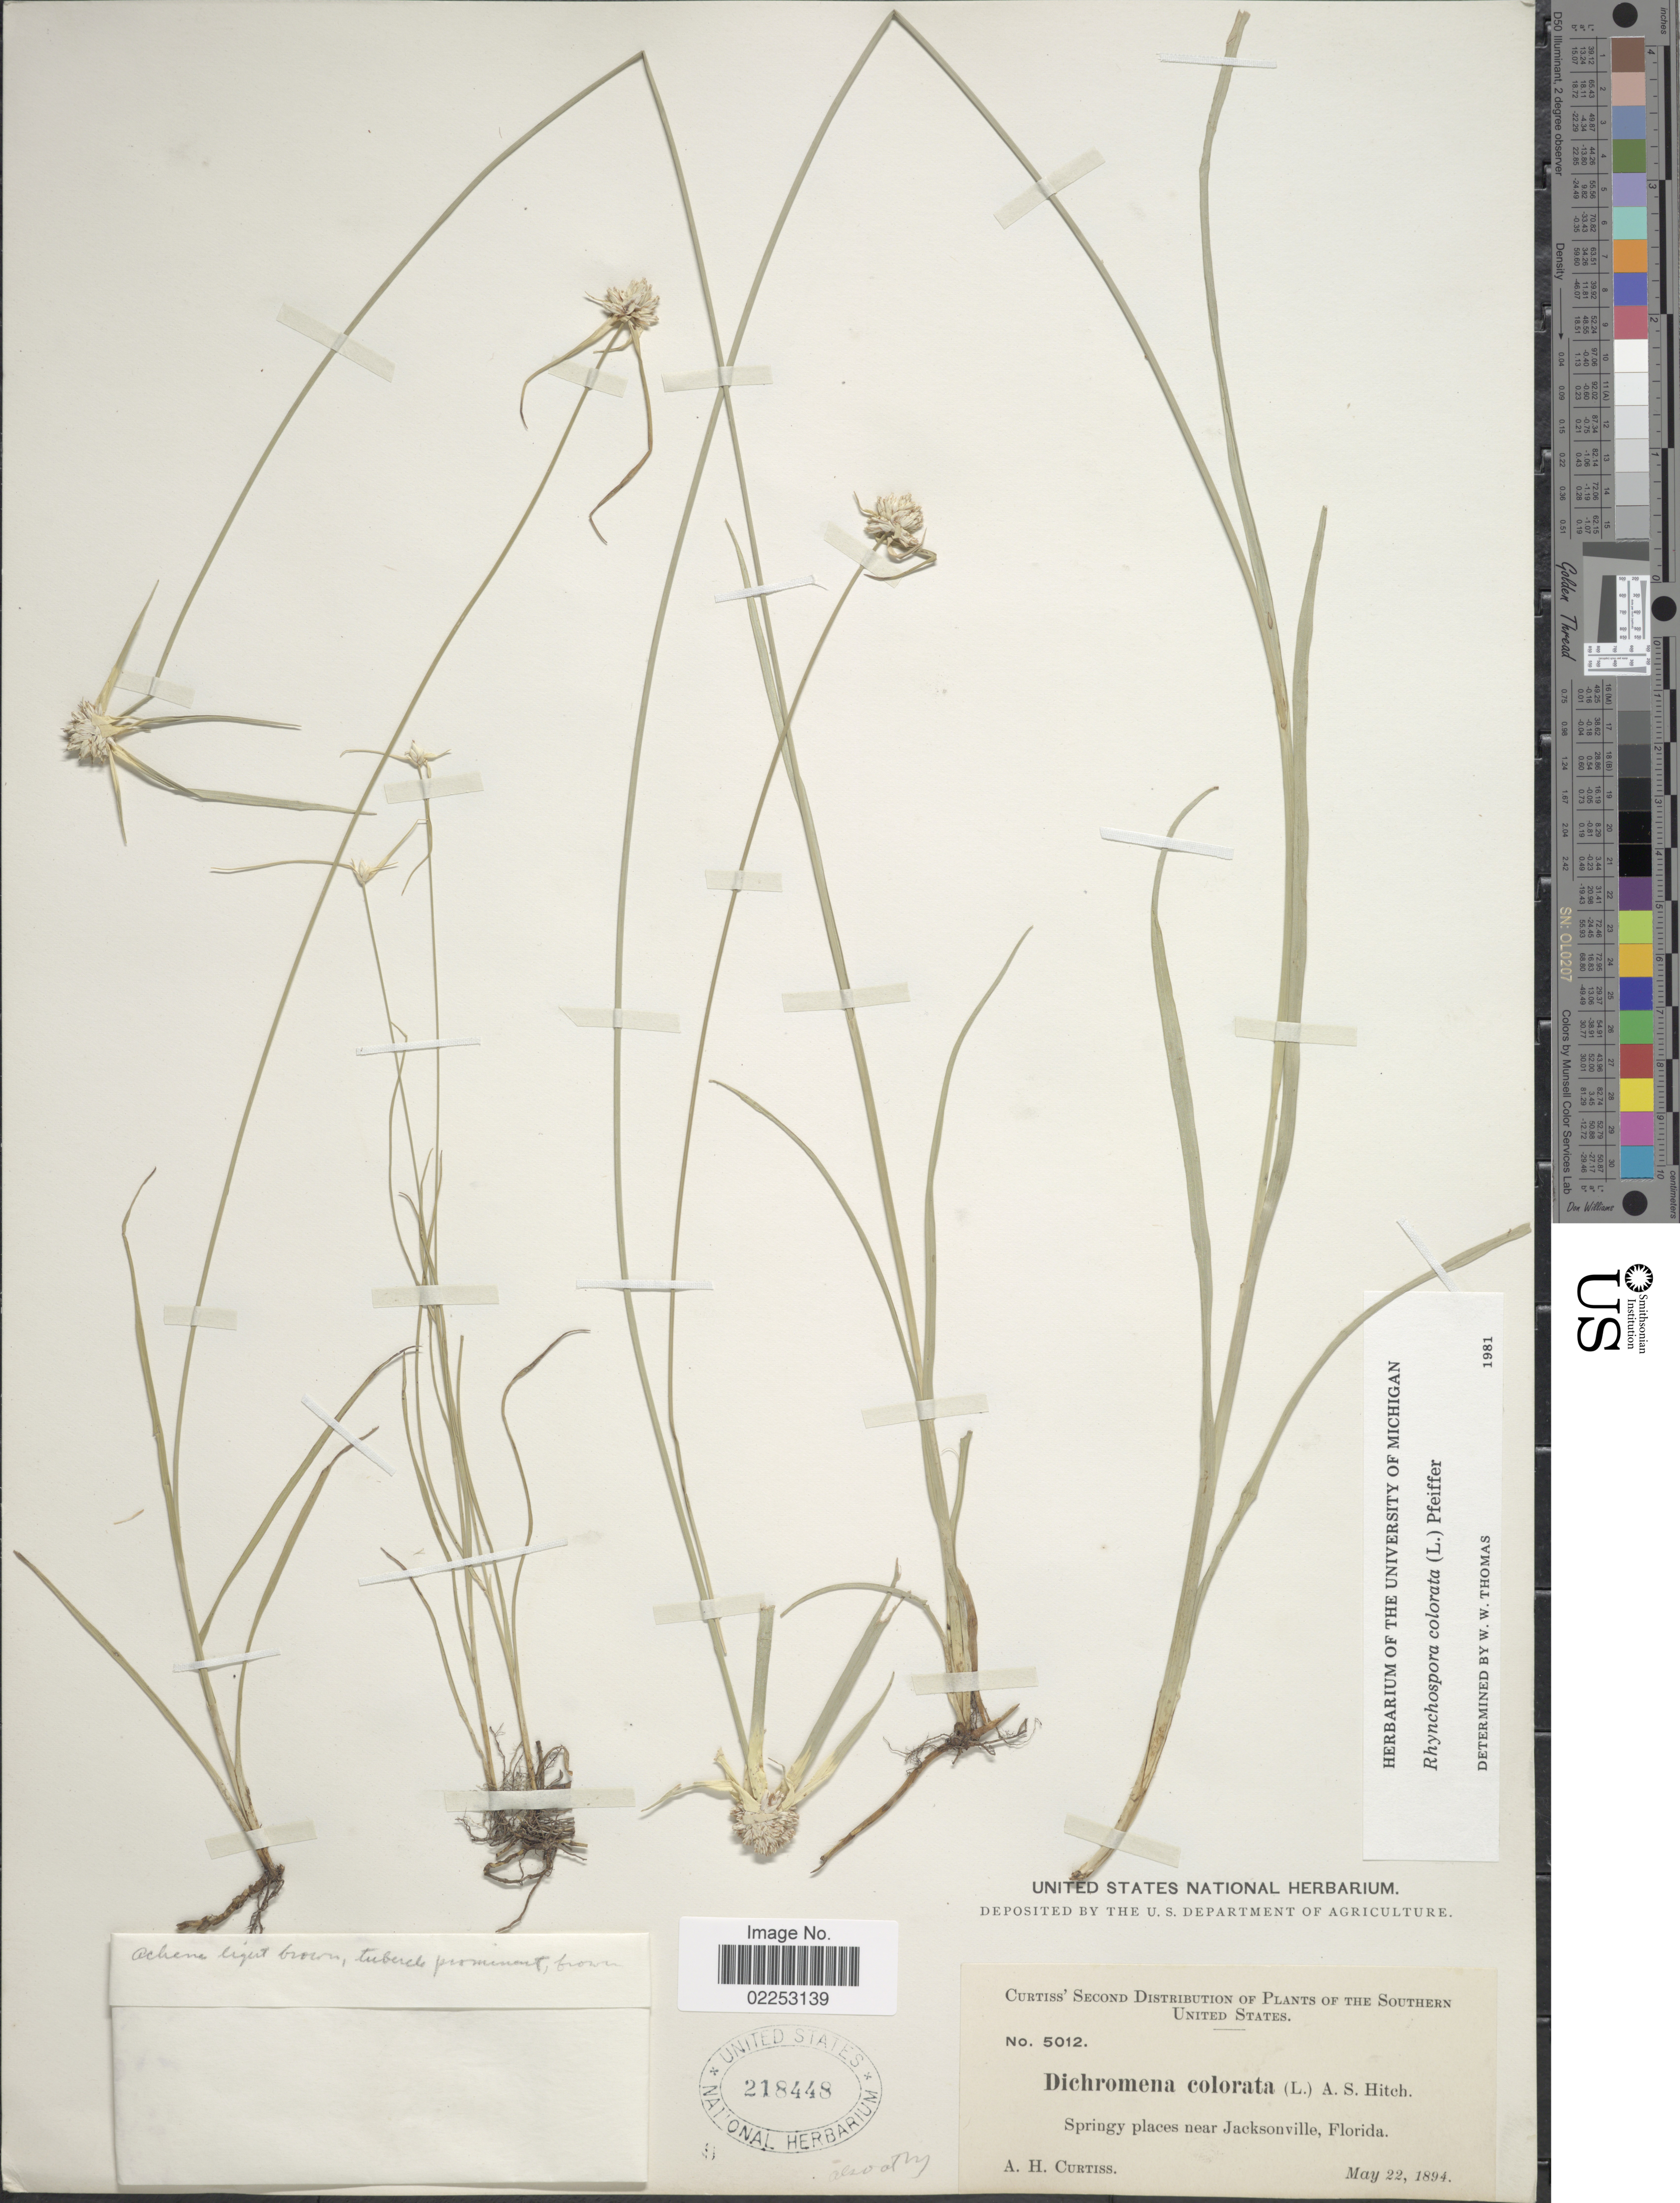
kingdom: Plantae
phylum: Tracheophyta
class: Liliopsida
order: Poales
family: Cyperaceae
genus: Rhynchospora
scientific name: Rhynchospora colorata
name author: (L.) H. Pfeiff.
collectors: A. H. Curtiss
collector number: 5012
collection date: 1894-05-22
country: United States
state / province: Florida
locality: Southern United States. near Jacksonville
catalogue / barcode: US 218448